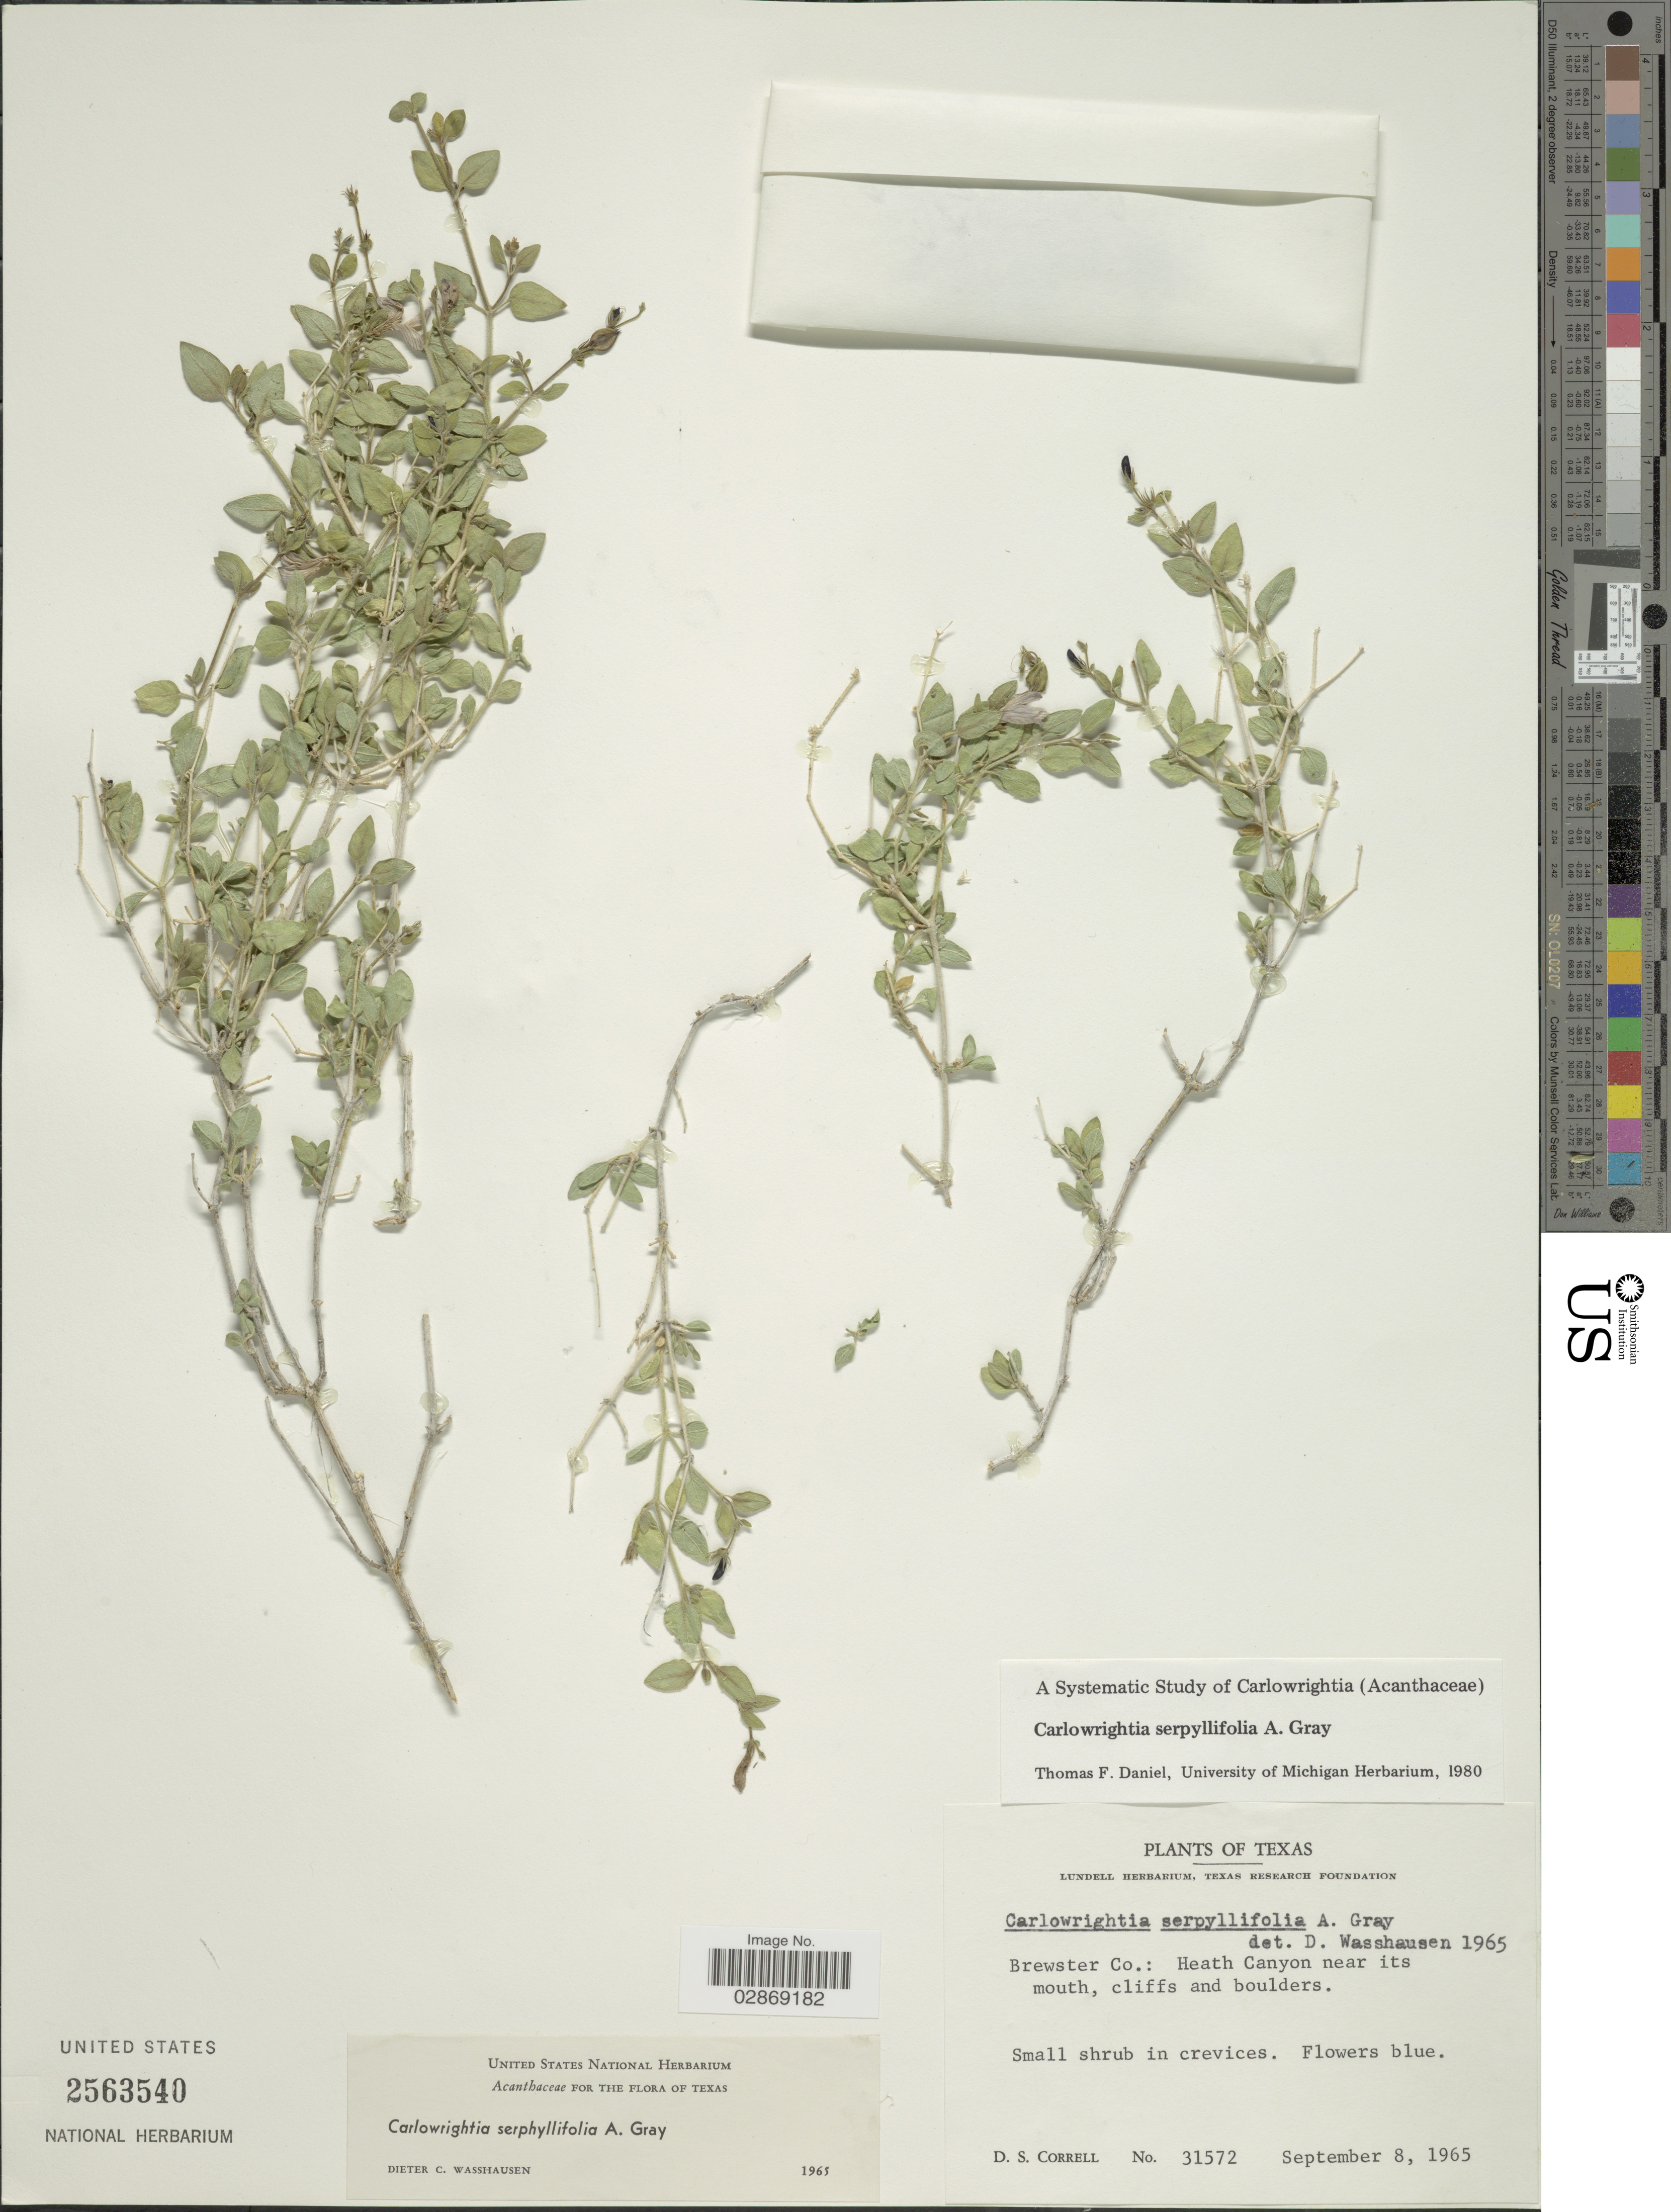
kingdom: Plantae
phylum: Tracheophyta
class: Magnoliopsida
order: Lamiales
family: Acanthaceae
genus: Carlowrightia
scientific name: Carlowrightia serpyllifolia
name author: A. Gray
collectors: D. S. Correll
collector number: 31572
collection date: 1965-09-08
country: United States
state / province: Texas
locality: Brewster Co.: Heath Canyon near its mouth, cliffs and boulders.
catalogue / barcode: US 2563540